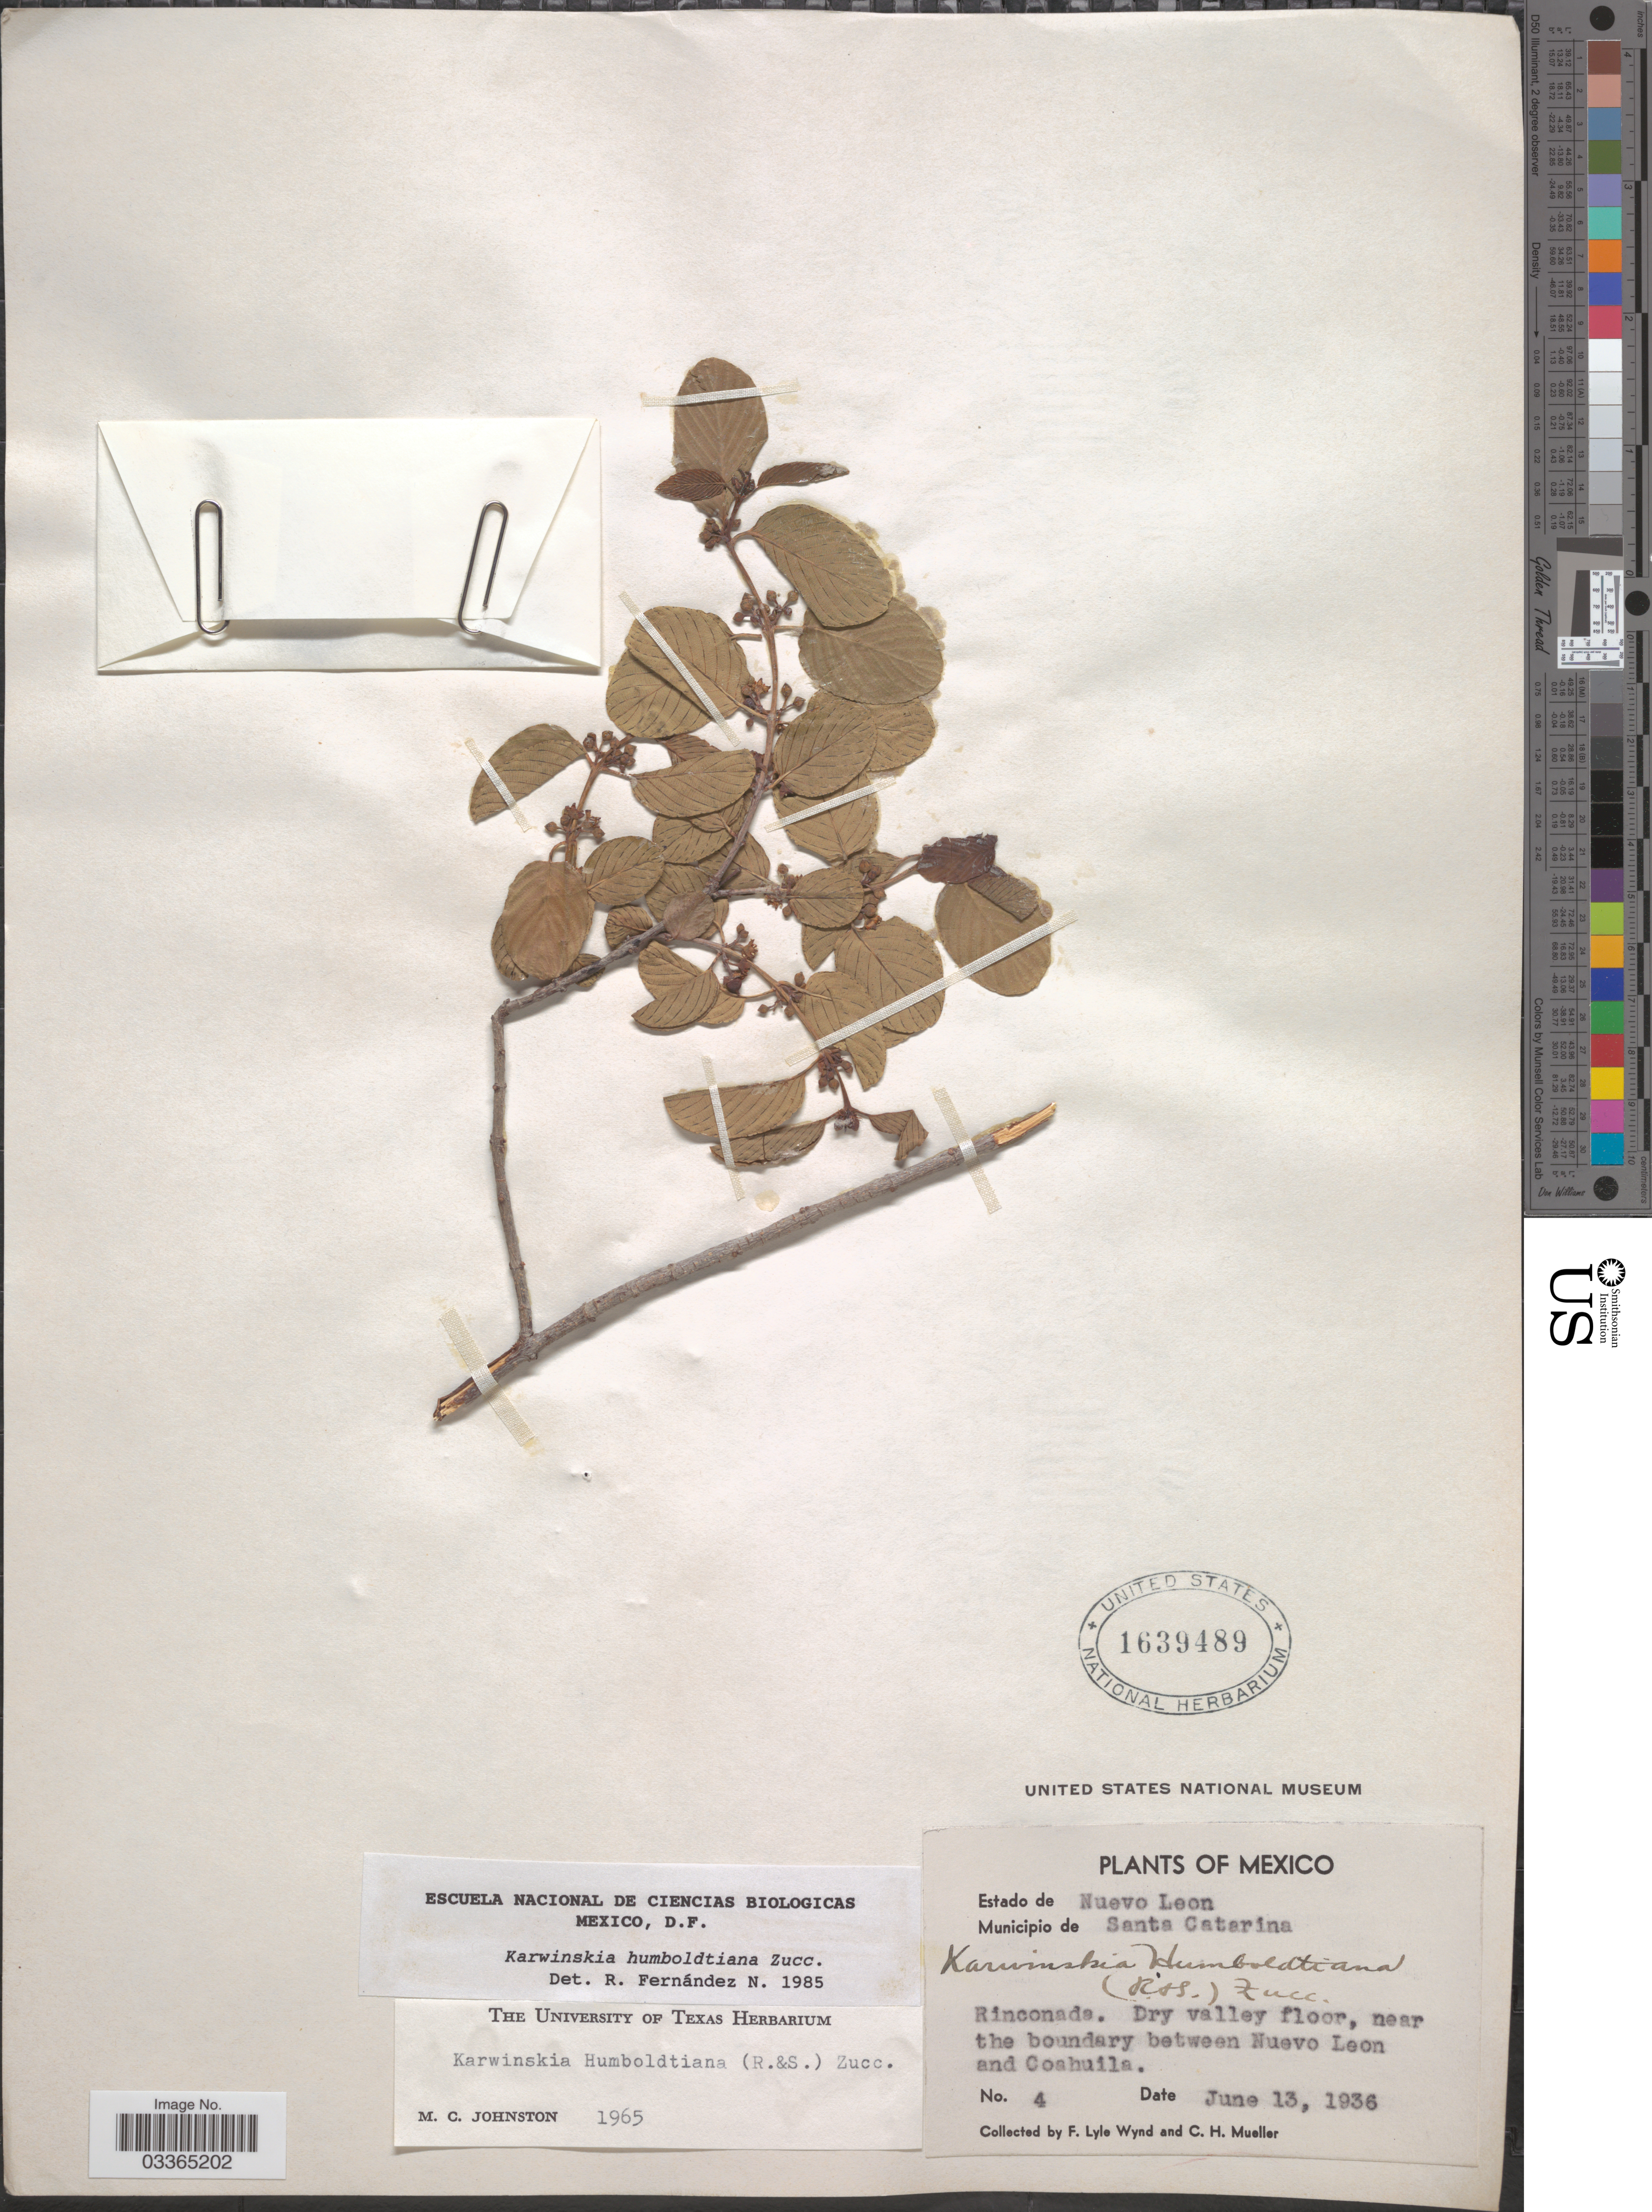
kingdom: Plantae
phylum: Tracheophyta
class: Magnoliopsida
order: Rosales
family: Rhamnaceae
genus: Karwinskia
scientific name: Karwinskia humboldtiana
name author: (Schult.) Zucc.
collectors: F. L. Wynd & C. H. Mueller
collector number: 4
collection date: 1936-06-13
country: Mexico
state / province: Nuevo León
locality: Municipio de Santa Catarina. Rinconada. Dry valley floor, near the boundary between Nuevo Leon and Coahuila.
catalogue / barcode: US 1639489